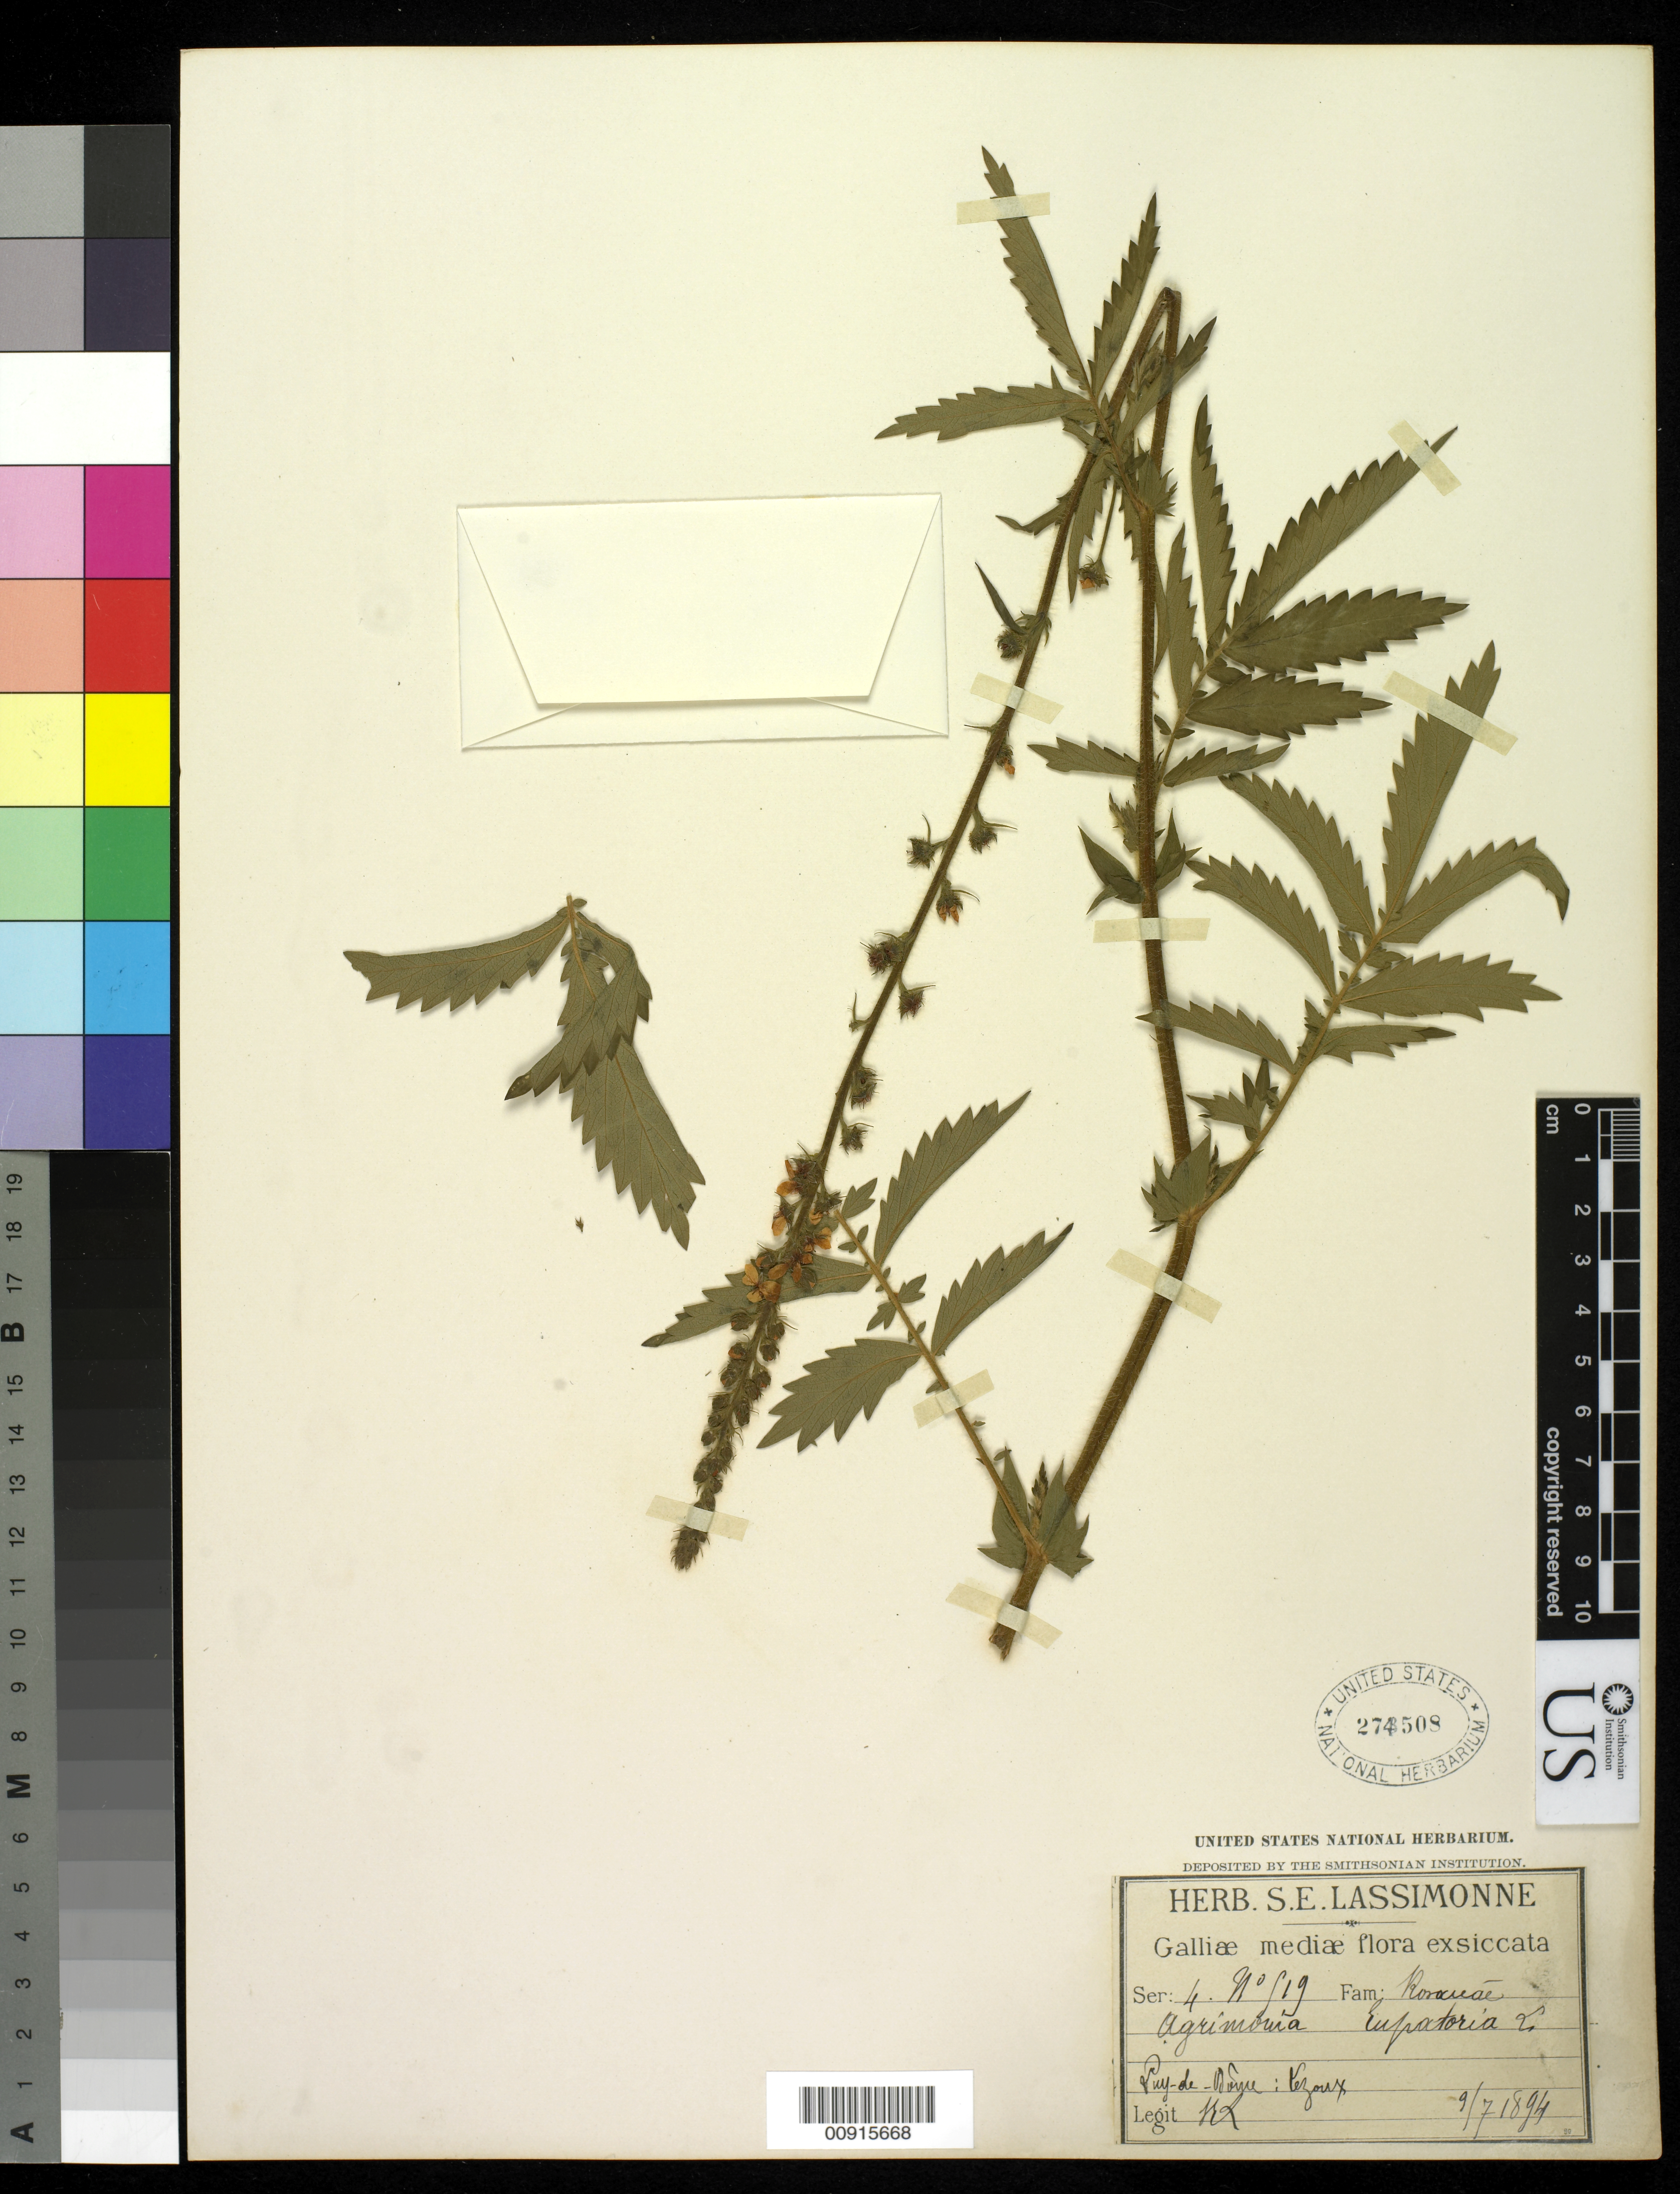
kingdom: Plantae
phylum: Tracheophyta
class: Magnoliopsida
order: Rosales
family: Rosaceae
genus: Agrimonia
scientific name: Agrimonia eupatoria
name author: L.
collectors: S. Lassimonne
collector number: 4-519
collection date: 1894-07-09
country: France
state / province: Auvergne-Rhône-Alpes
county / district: Puy-de-Dõme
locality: Lezoux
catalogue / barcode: US 274508